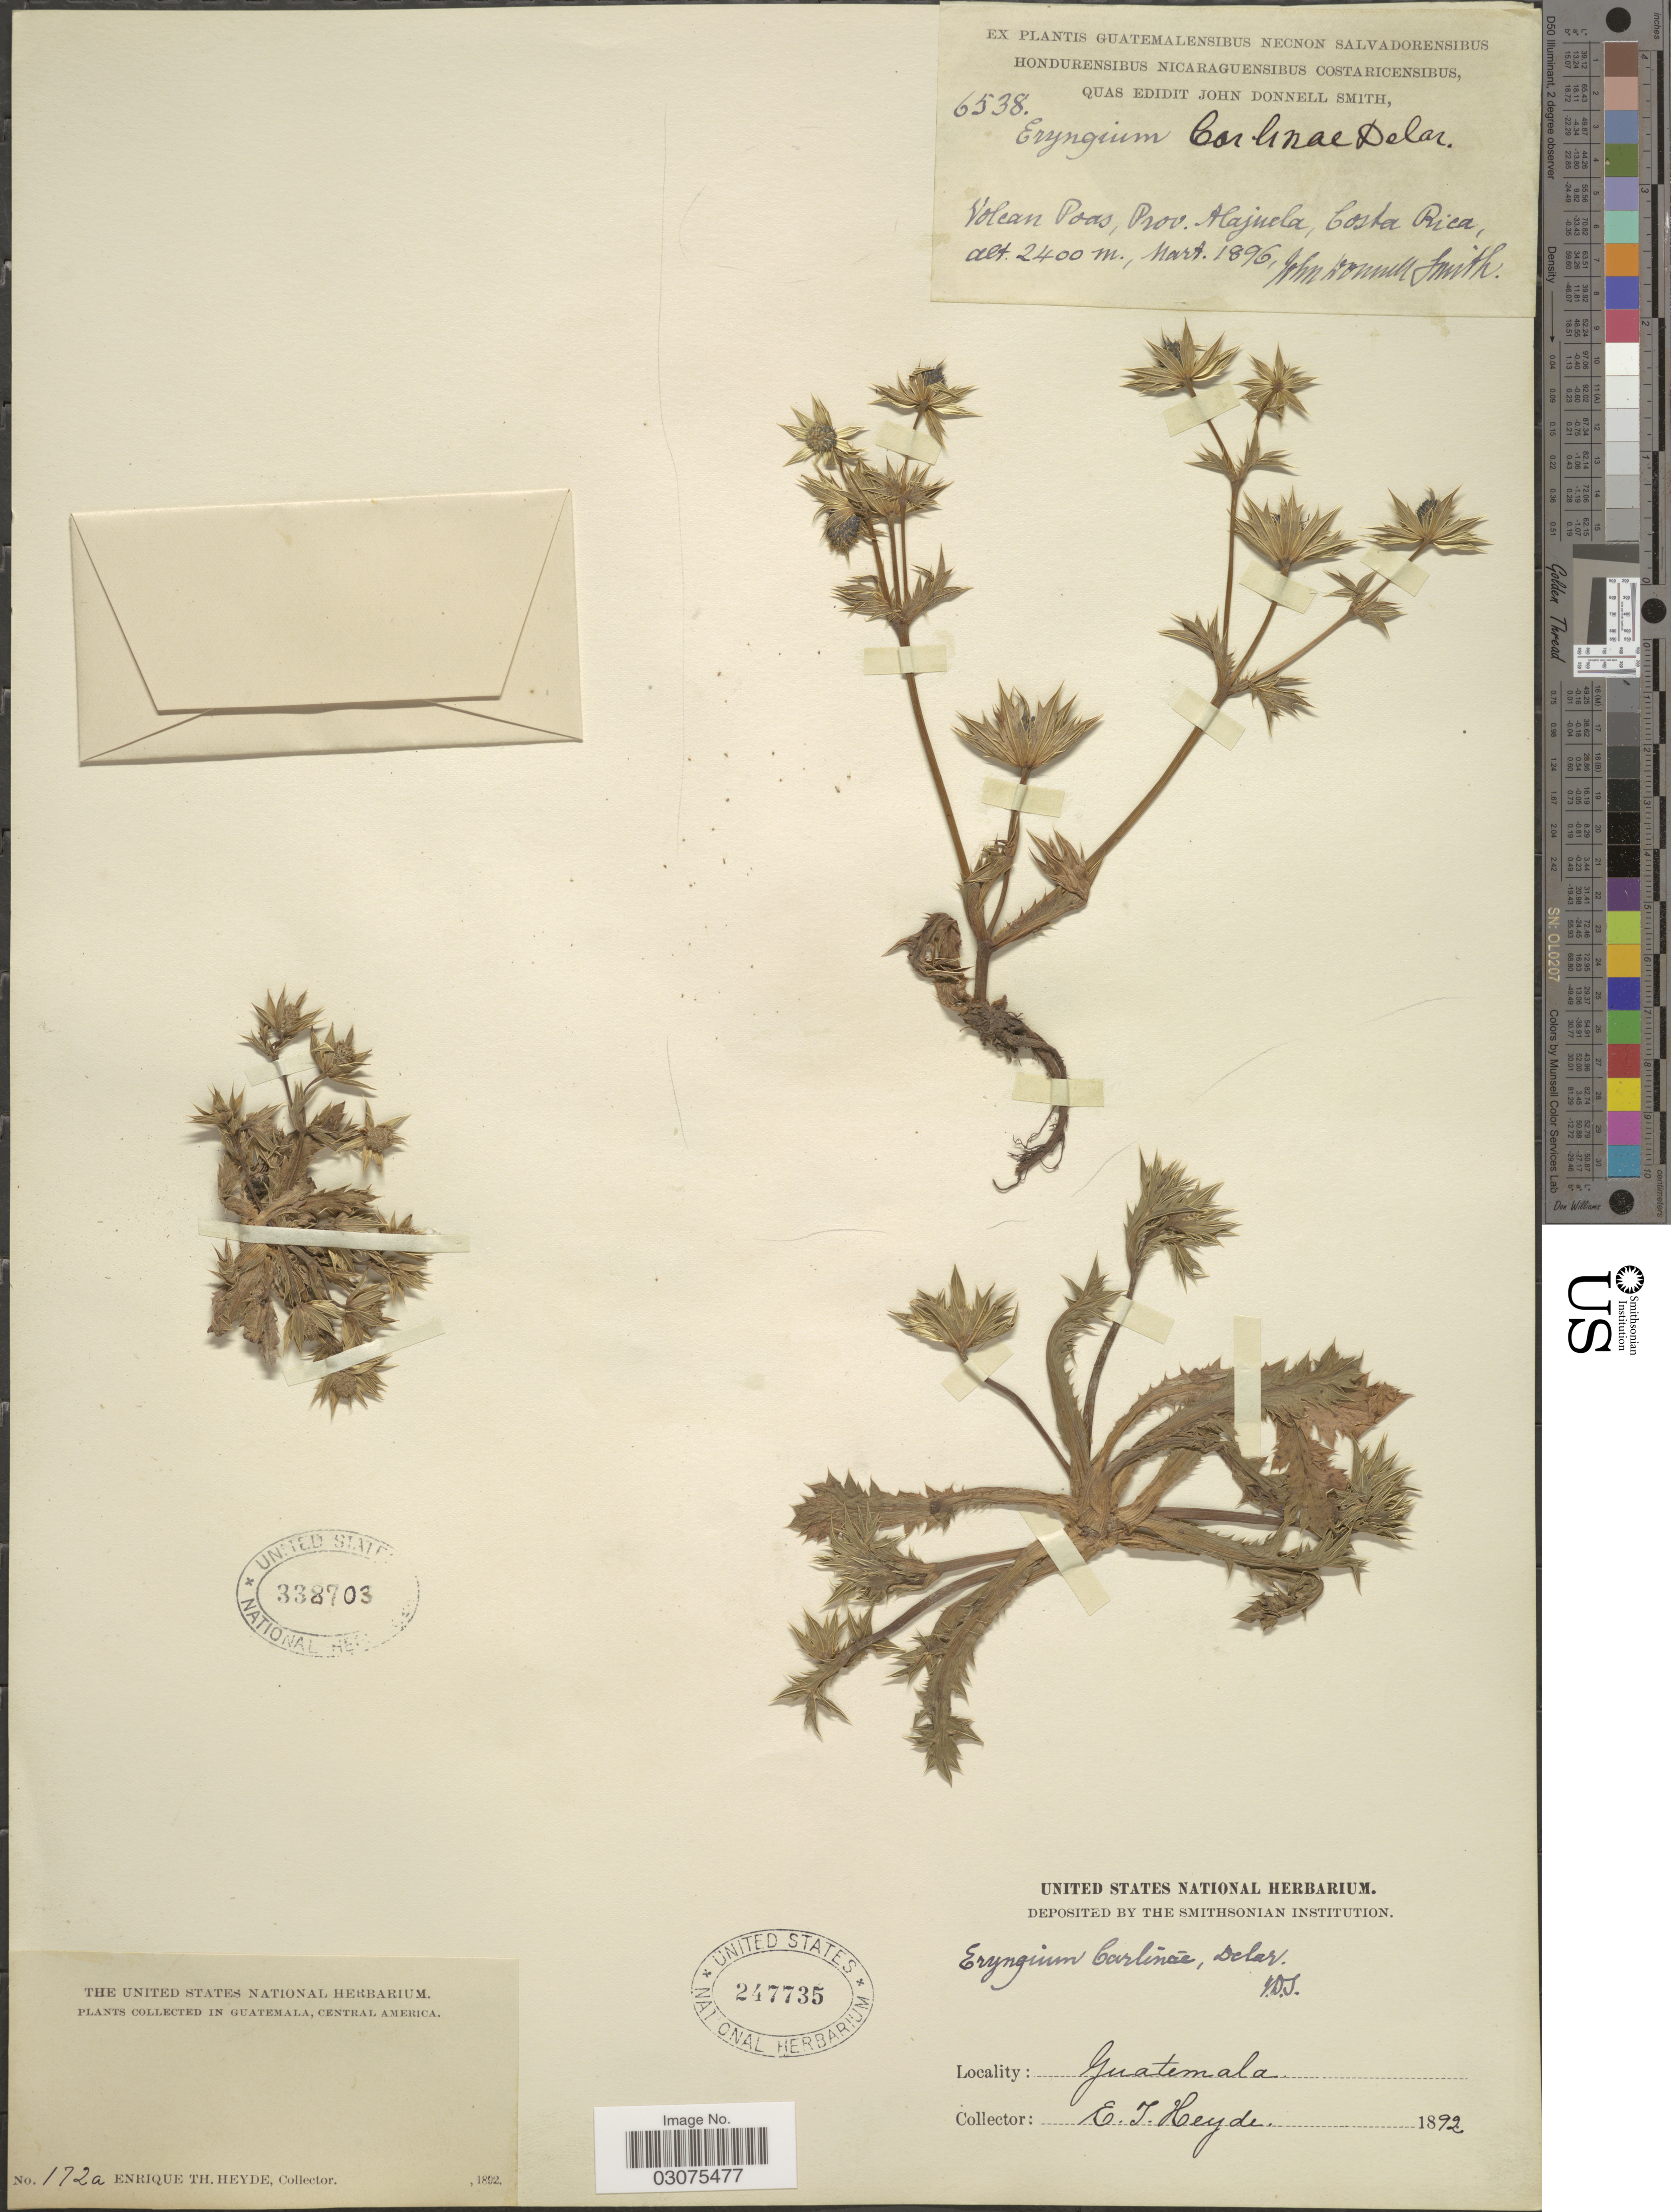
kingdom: Plantae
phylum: Tracheophyta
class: Magnoliopsida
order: Apiales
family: Apiaceae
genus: Eryngium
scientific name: Eryngium carlinae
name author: F. Delaroche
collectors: J. Donnell Smith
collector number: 6538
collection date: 1896-03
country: Costa Rica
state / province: Alajuela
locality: Volcan Poas, Prov. Alajuela.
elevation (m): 2400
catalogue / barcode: US 338703-2